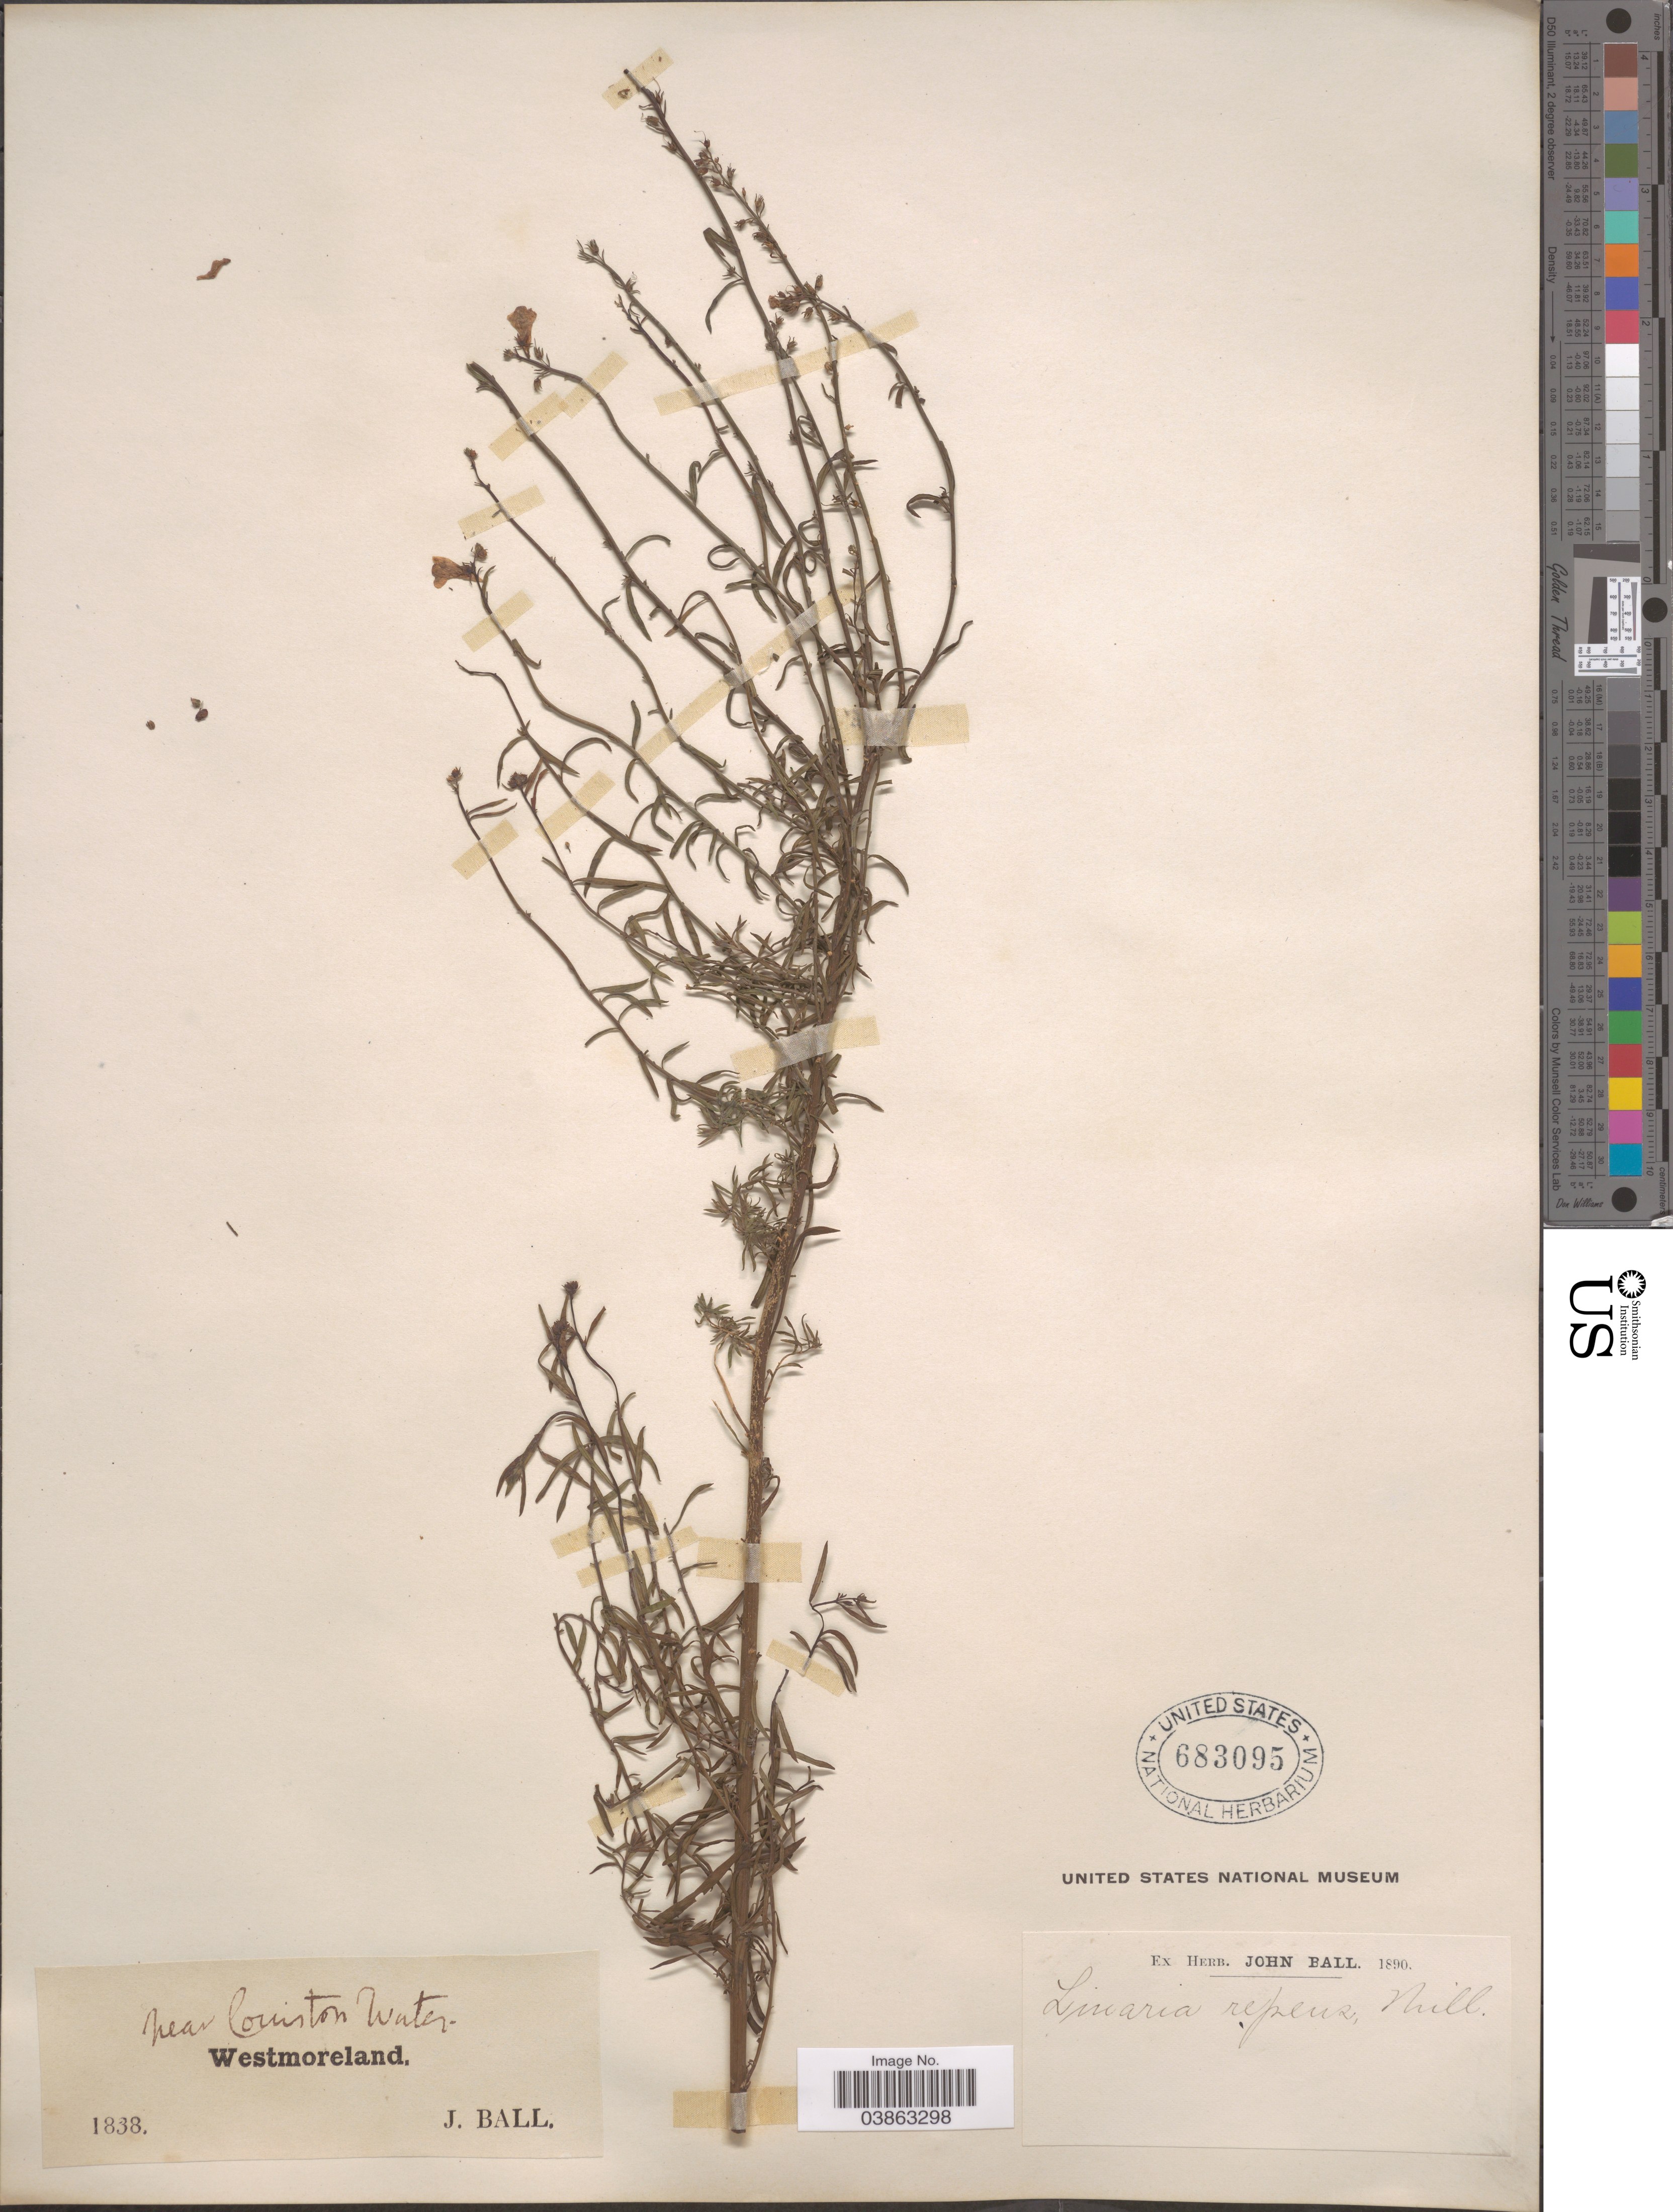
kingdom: Plantae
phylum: Tracheophyta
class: Magnoliopsida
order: Lamiales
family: Plantaginaceae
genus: Linaria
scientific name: Linaria repens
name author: (L.) Mill.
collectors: J. Ball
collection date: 1838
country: United Kingdom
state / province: England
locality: Near Coniston Water.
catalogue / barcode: US 683095